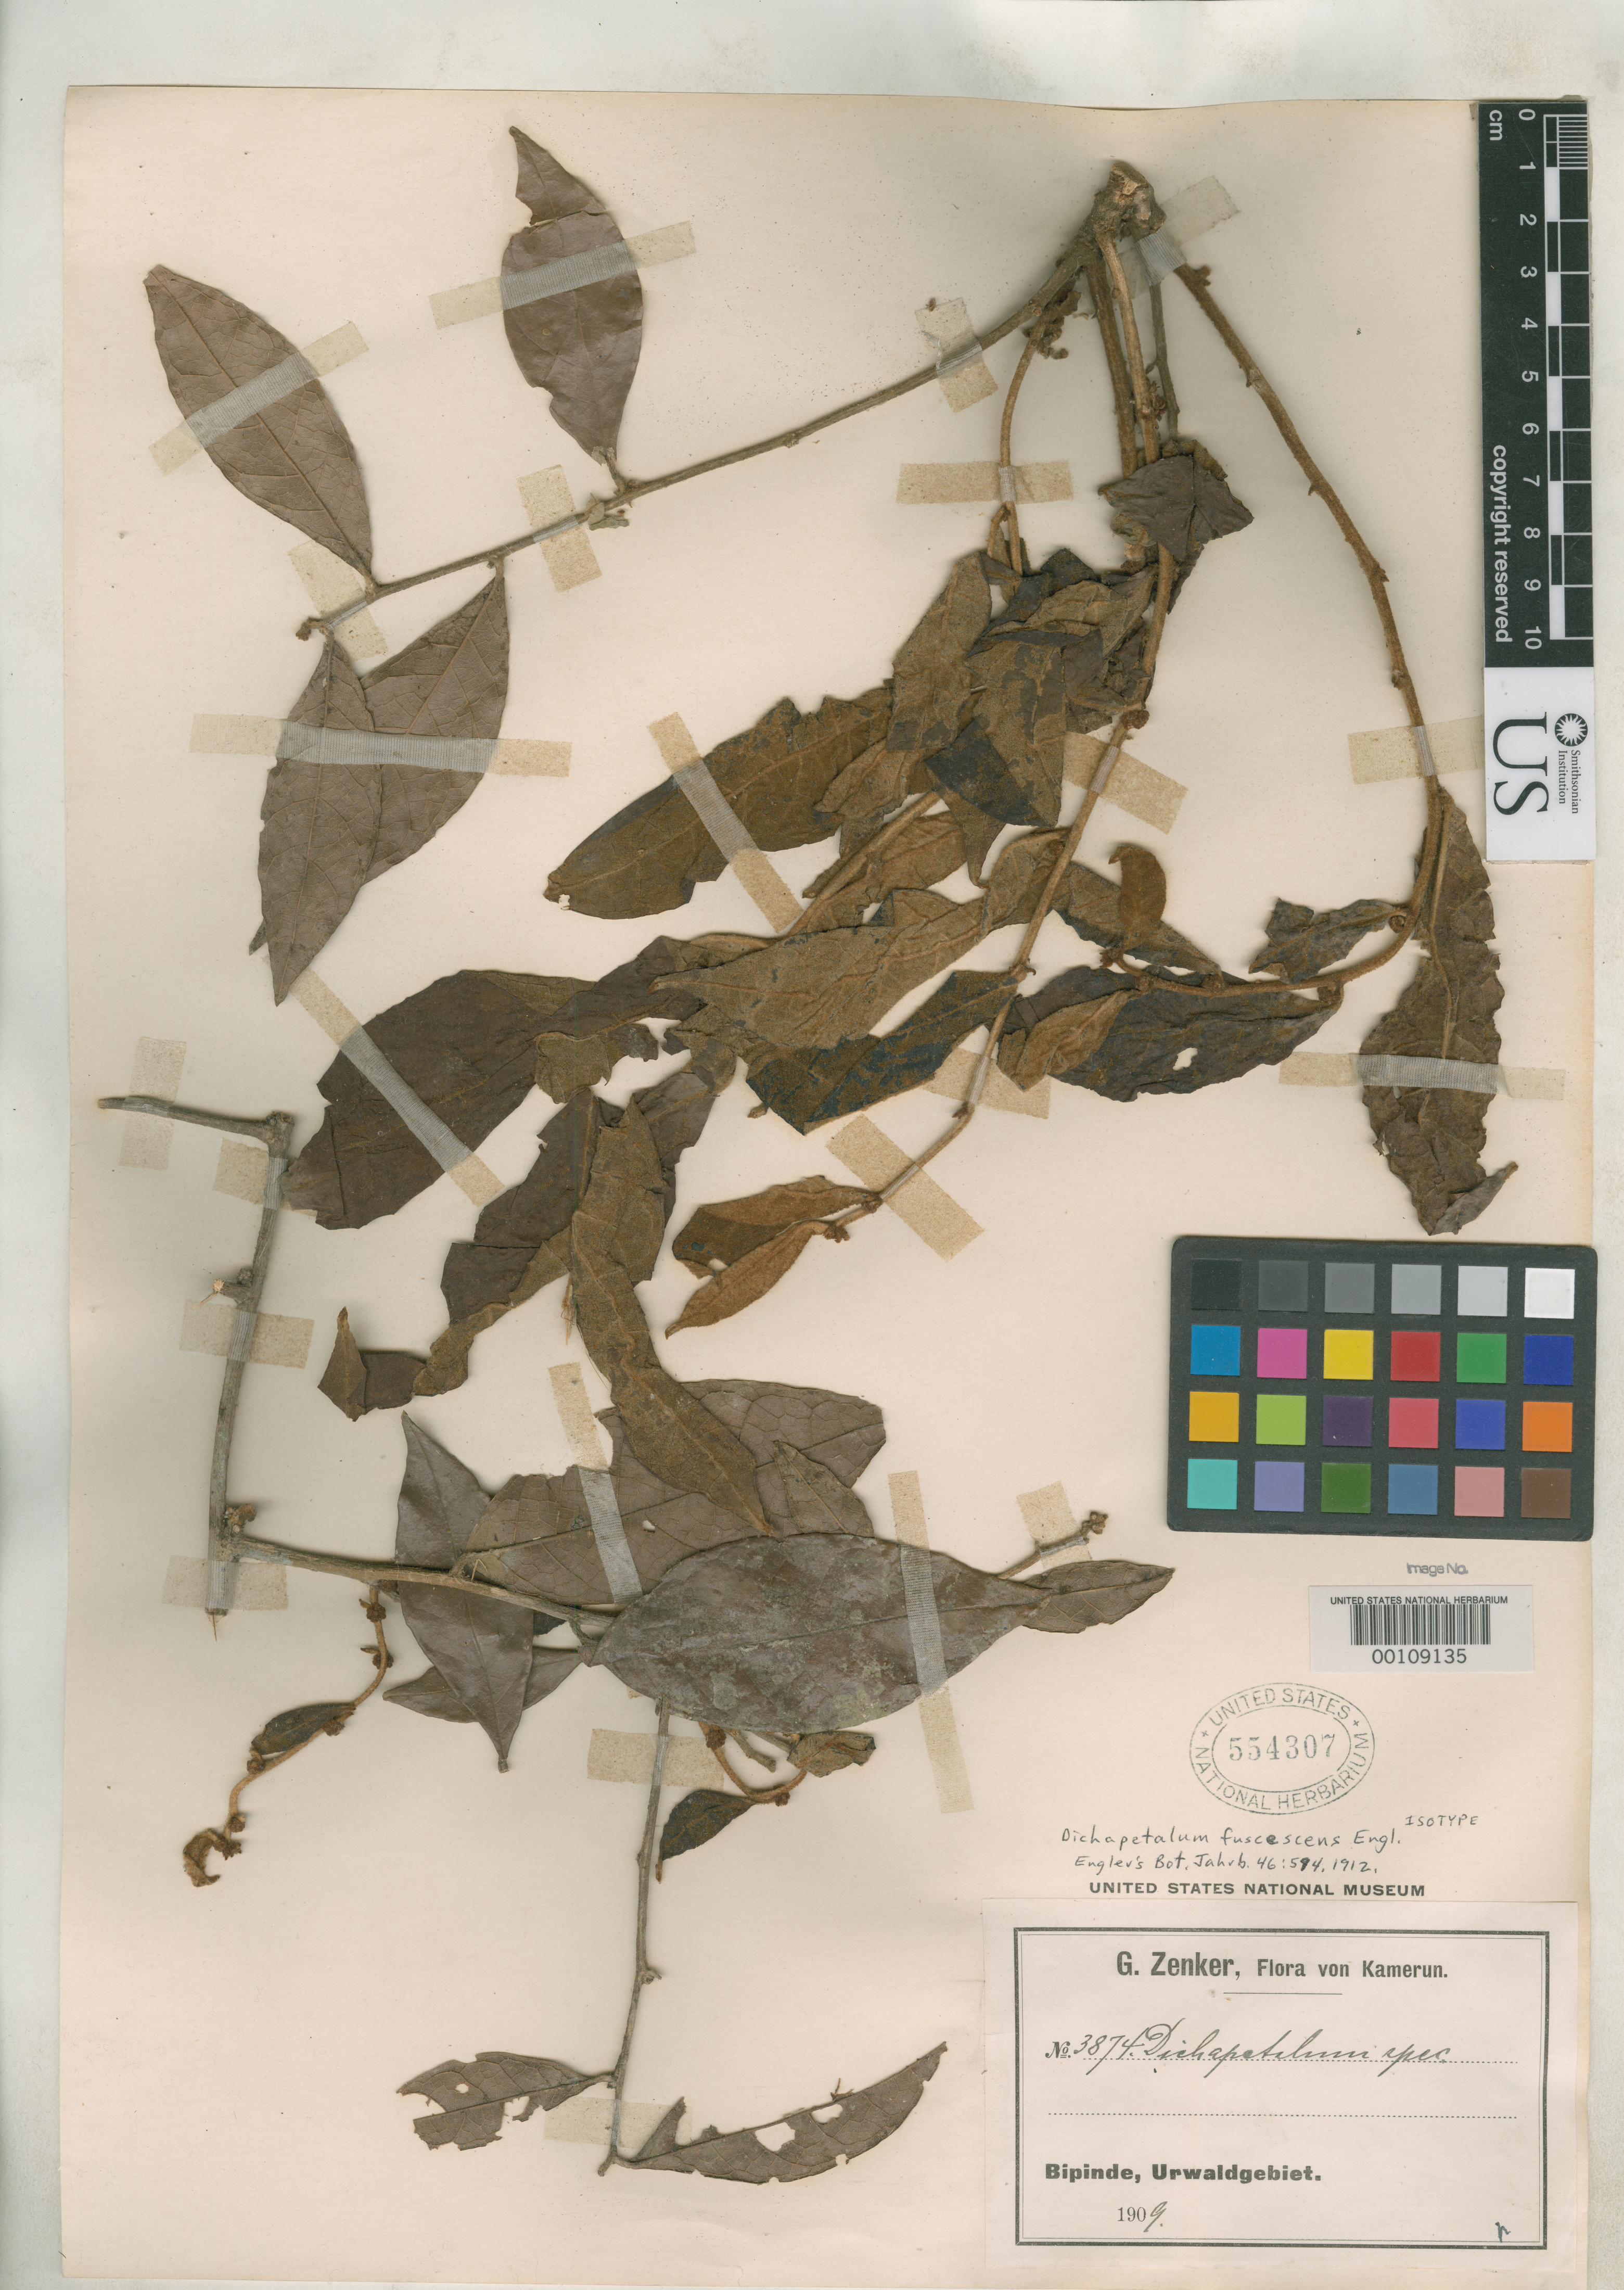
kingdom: Plantae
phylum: Tracheophyta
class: Magnoliopsida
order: Malpighiales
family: Dichapetalaceae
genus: Dichapetalum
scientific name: Dichapetalum fuscescens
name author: Engl.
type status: Isotype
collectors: G. A. Zenker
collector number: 3874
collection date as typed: Mar 1909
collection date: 1909-03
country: Cameroon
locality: Near Mimfia.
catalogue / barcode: US 554307